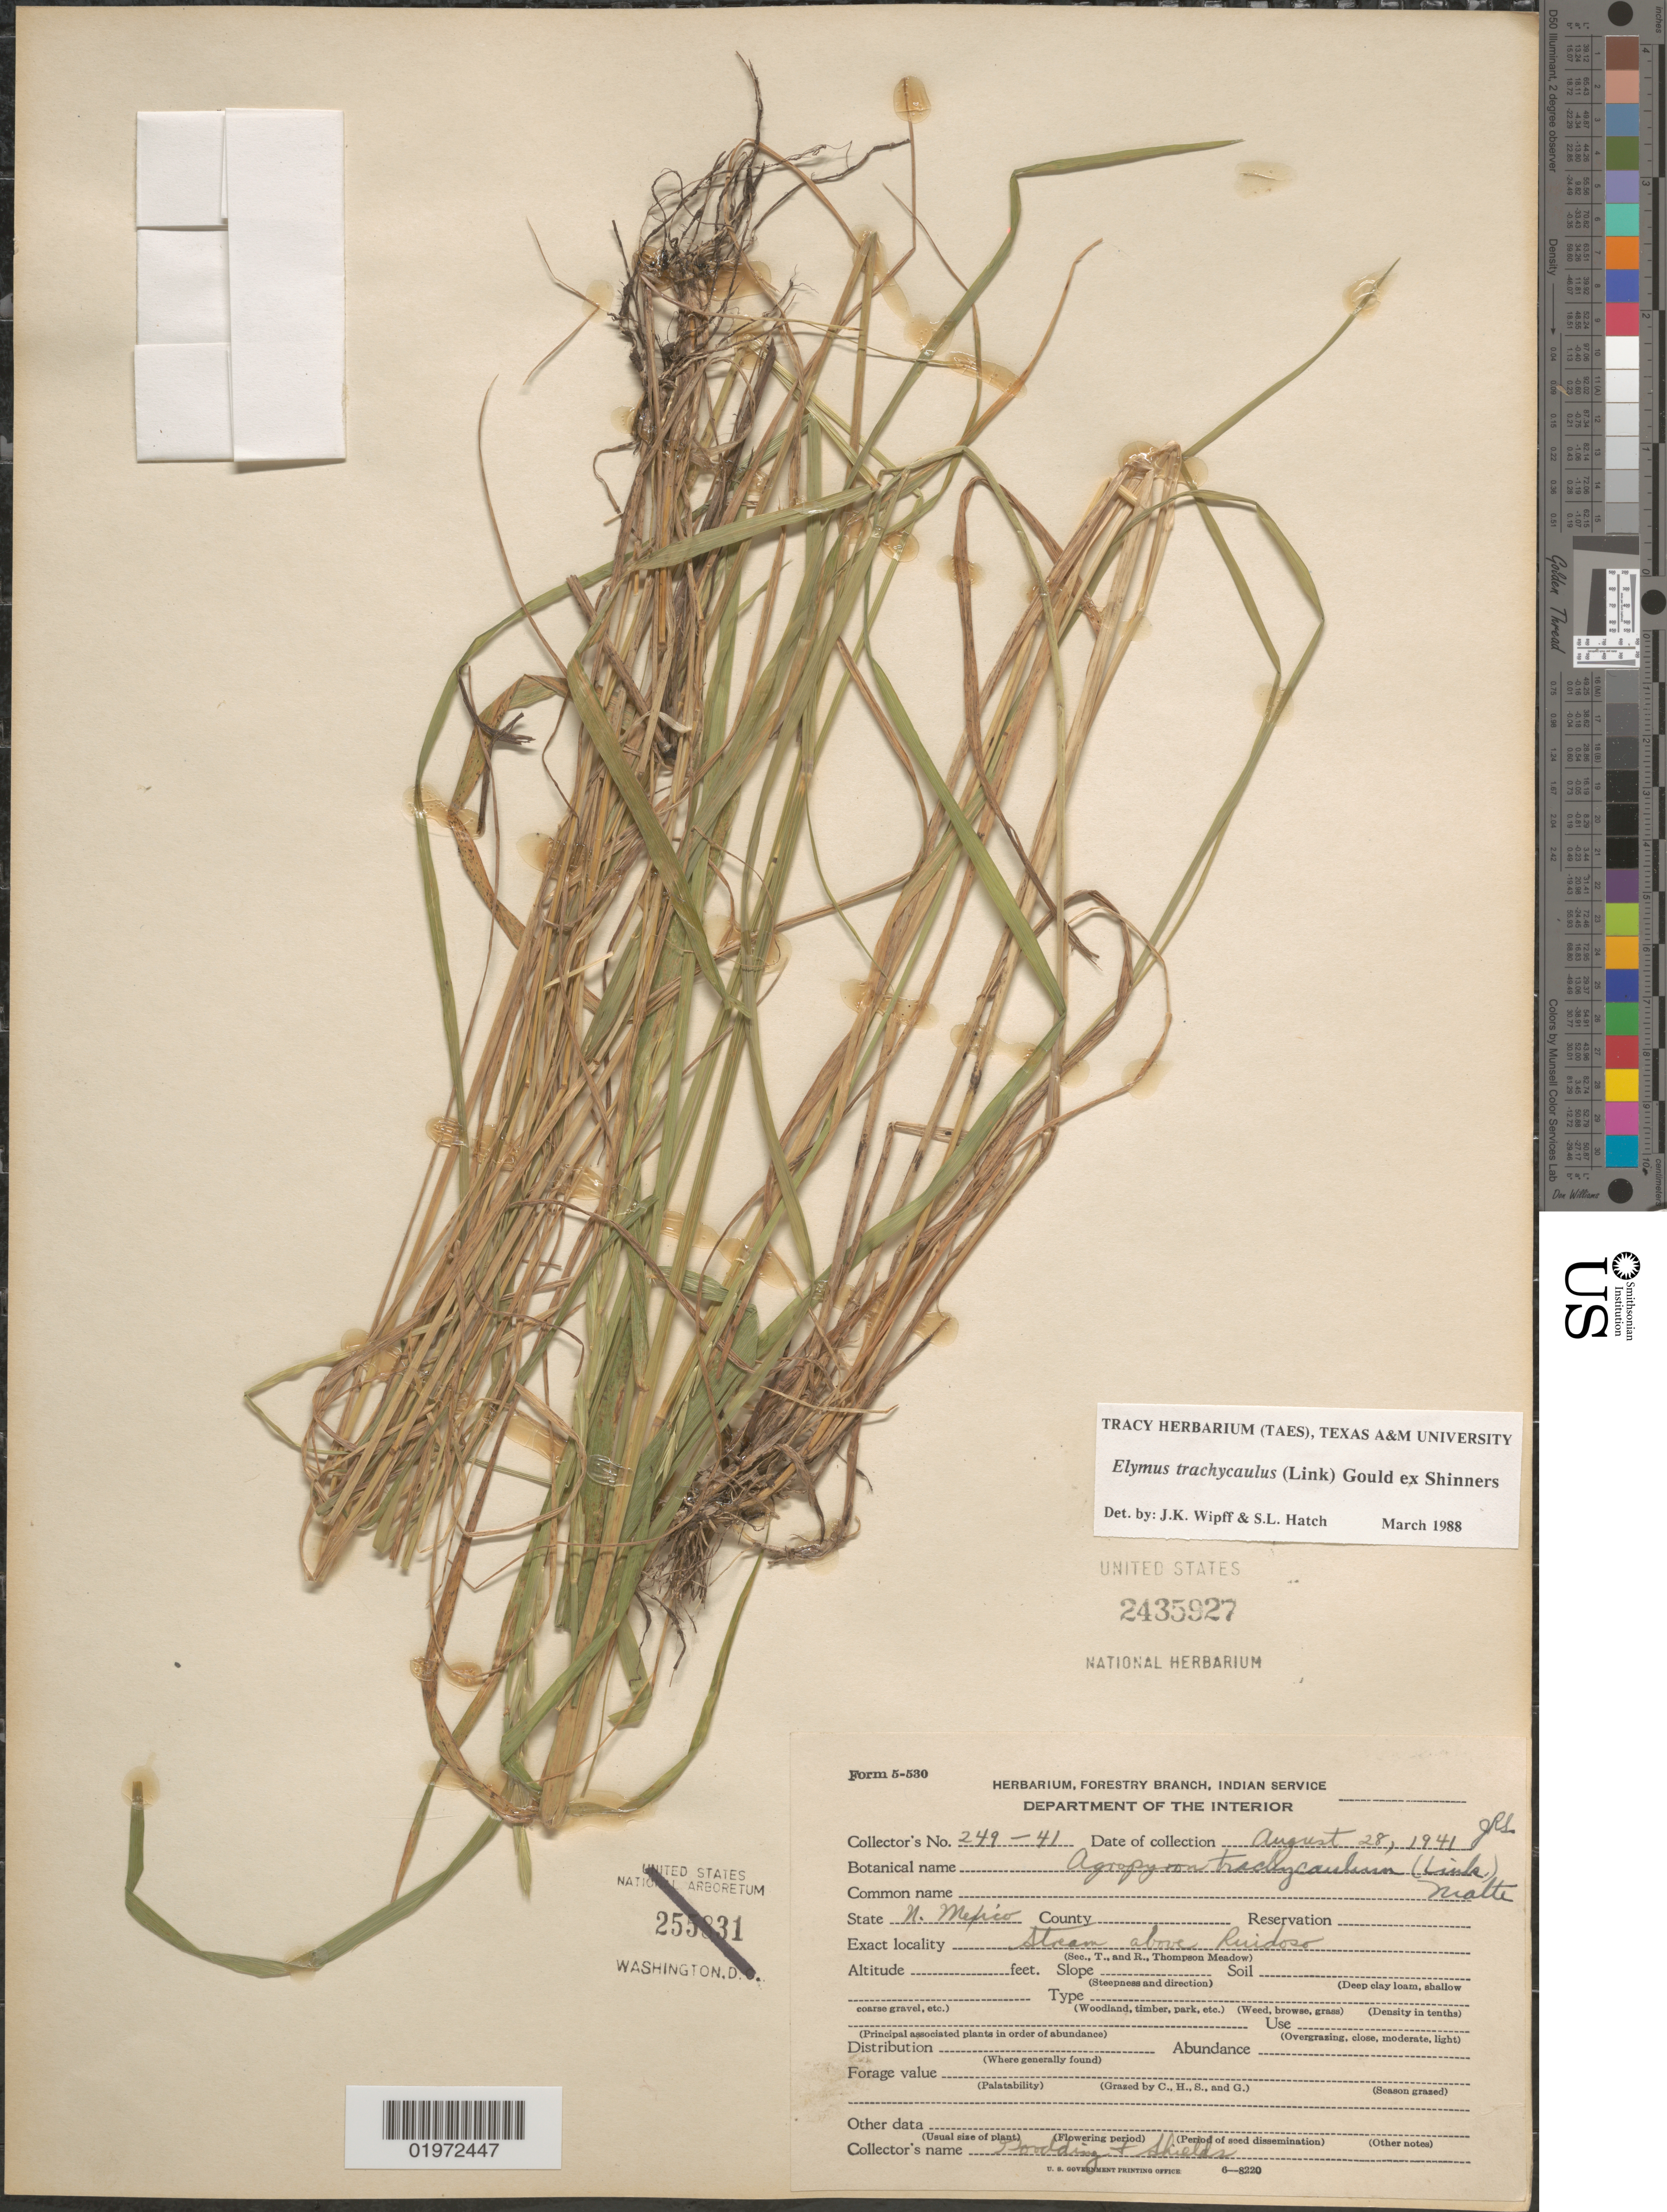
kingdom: Plantae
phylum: Tracheophyta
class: Liliopsida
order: Poales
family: Poaceae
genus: Elymus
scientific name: Elymus trachycaulus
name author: (Link) Gould ex Shinners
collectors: Goodding & Shields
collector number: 249-41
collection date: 1941-08-28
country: United States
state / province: New Mexico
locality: Stream above Ruidoso.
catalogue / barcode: US 2435927